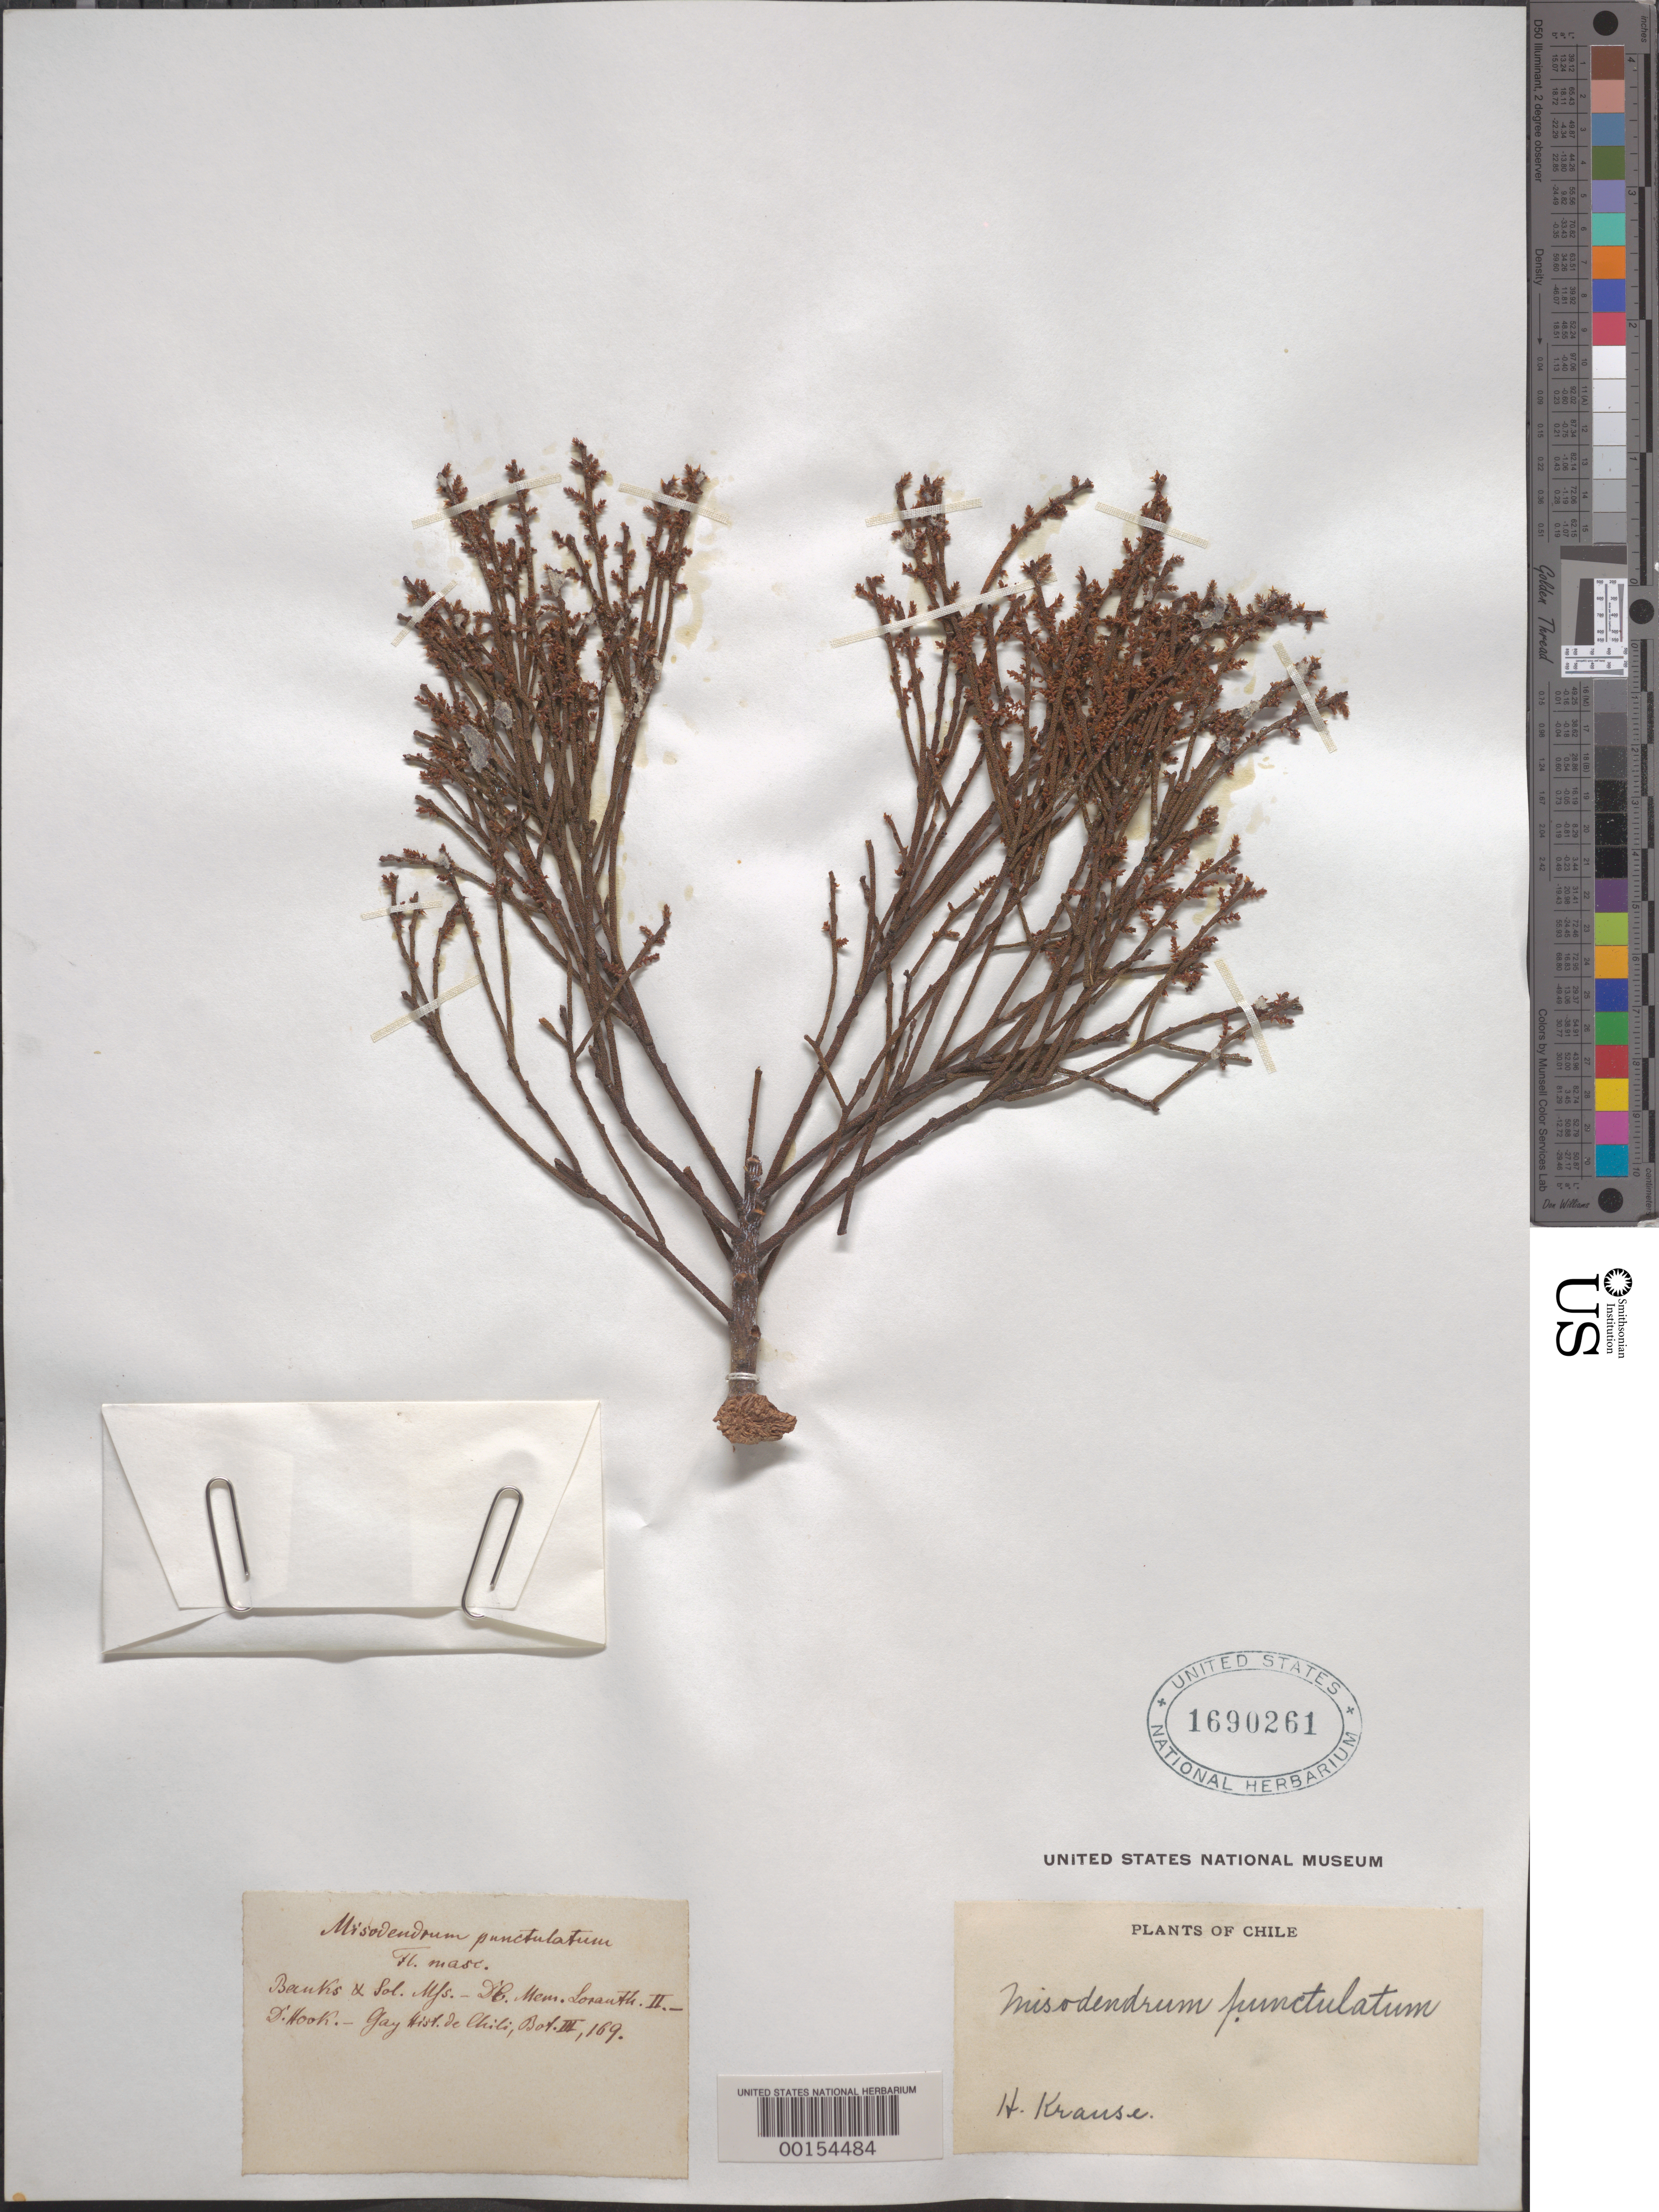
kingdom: Plantae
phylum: Tracheophyta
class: Magnoliopsida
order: Santalales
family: Misodendraceae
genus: Misodendrum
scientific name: Misodendrum punctulatum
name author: Sol. ex DC.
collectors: H. Krause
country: Chile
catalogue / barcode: US 1690261